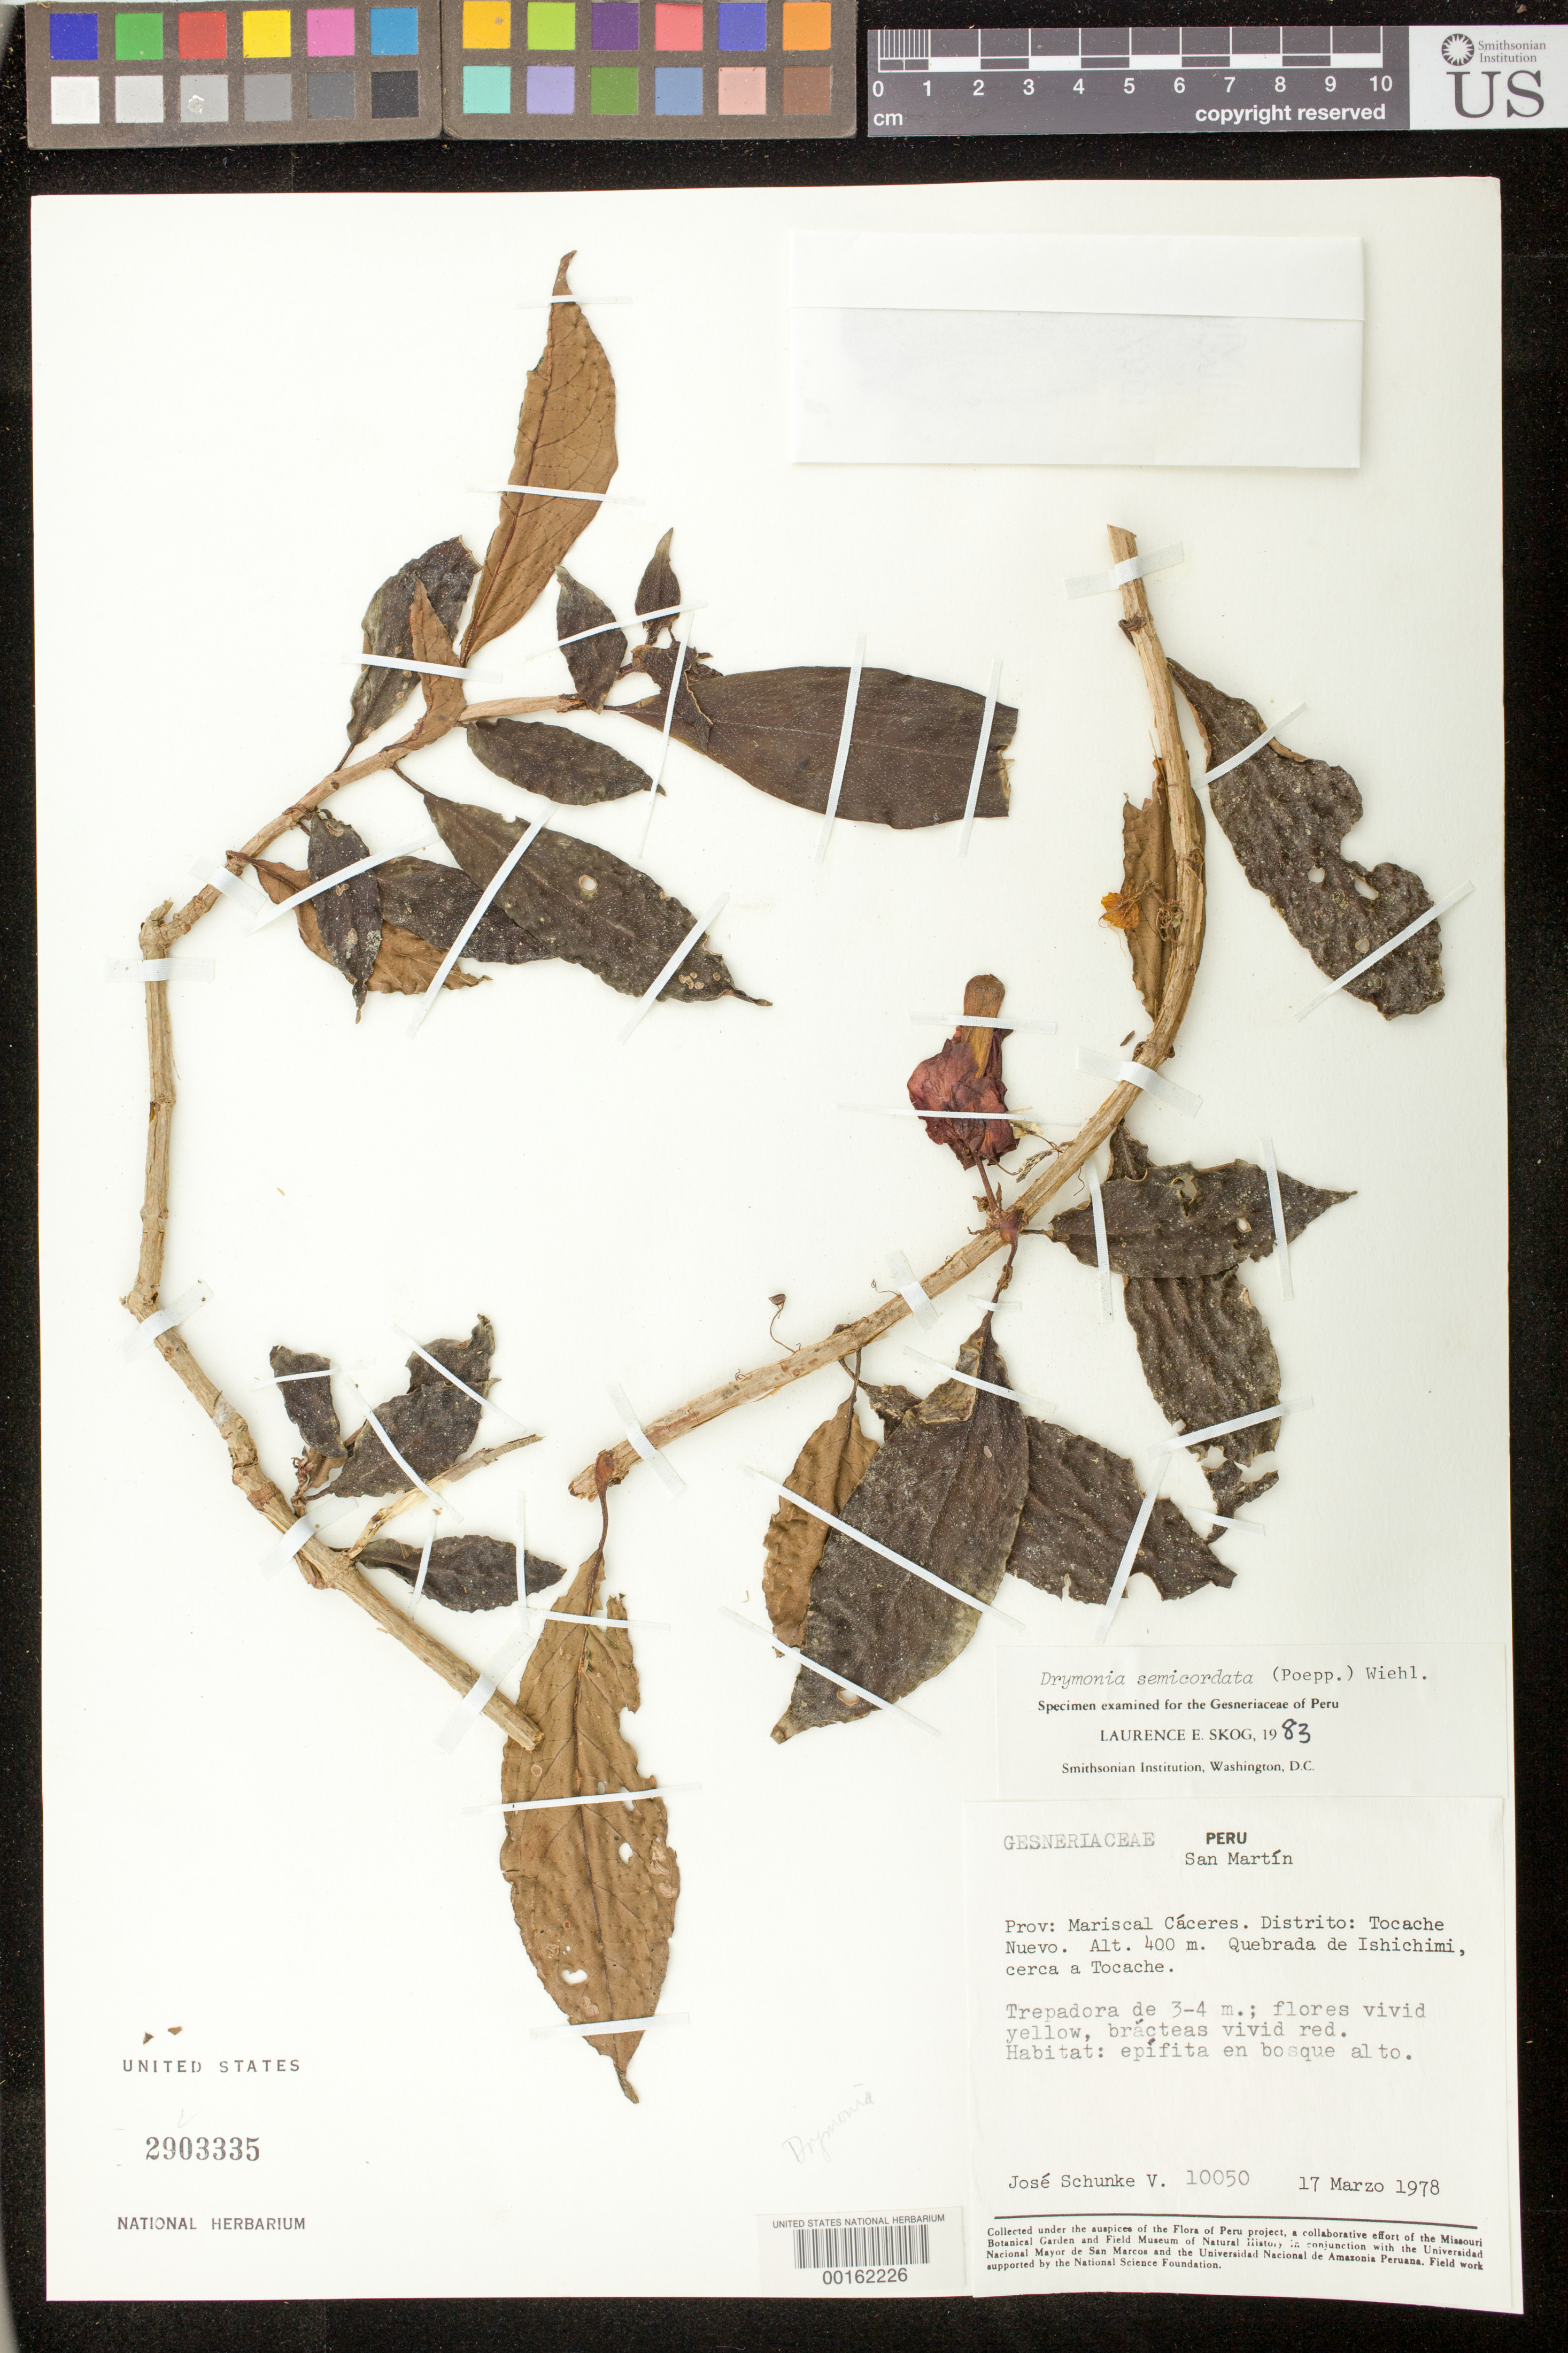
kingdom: Plantae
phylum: Tracheophyta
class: Magnoliopsida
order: Lamiales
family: Gesneriaceae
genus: Drymonia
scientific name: Drymonia semicordata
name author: (Poepp.) Wiehler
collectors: J. Schunke Vigo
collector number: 10050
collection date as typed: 17 Mar 1978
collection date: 1978-03-17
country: Peru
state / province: San Martín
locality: Prov. Mariscal Cáceres, Dtto. Tocache Nuevo, quebrada of Ishichimi, near Tocache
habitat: Epiphyte in tall forest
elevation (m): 400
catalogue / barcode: US 2903335